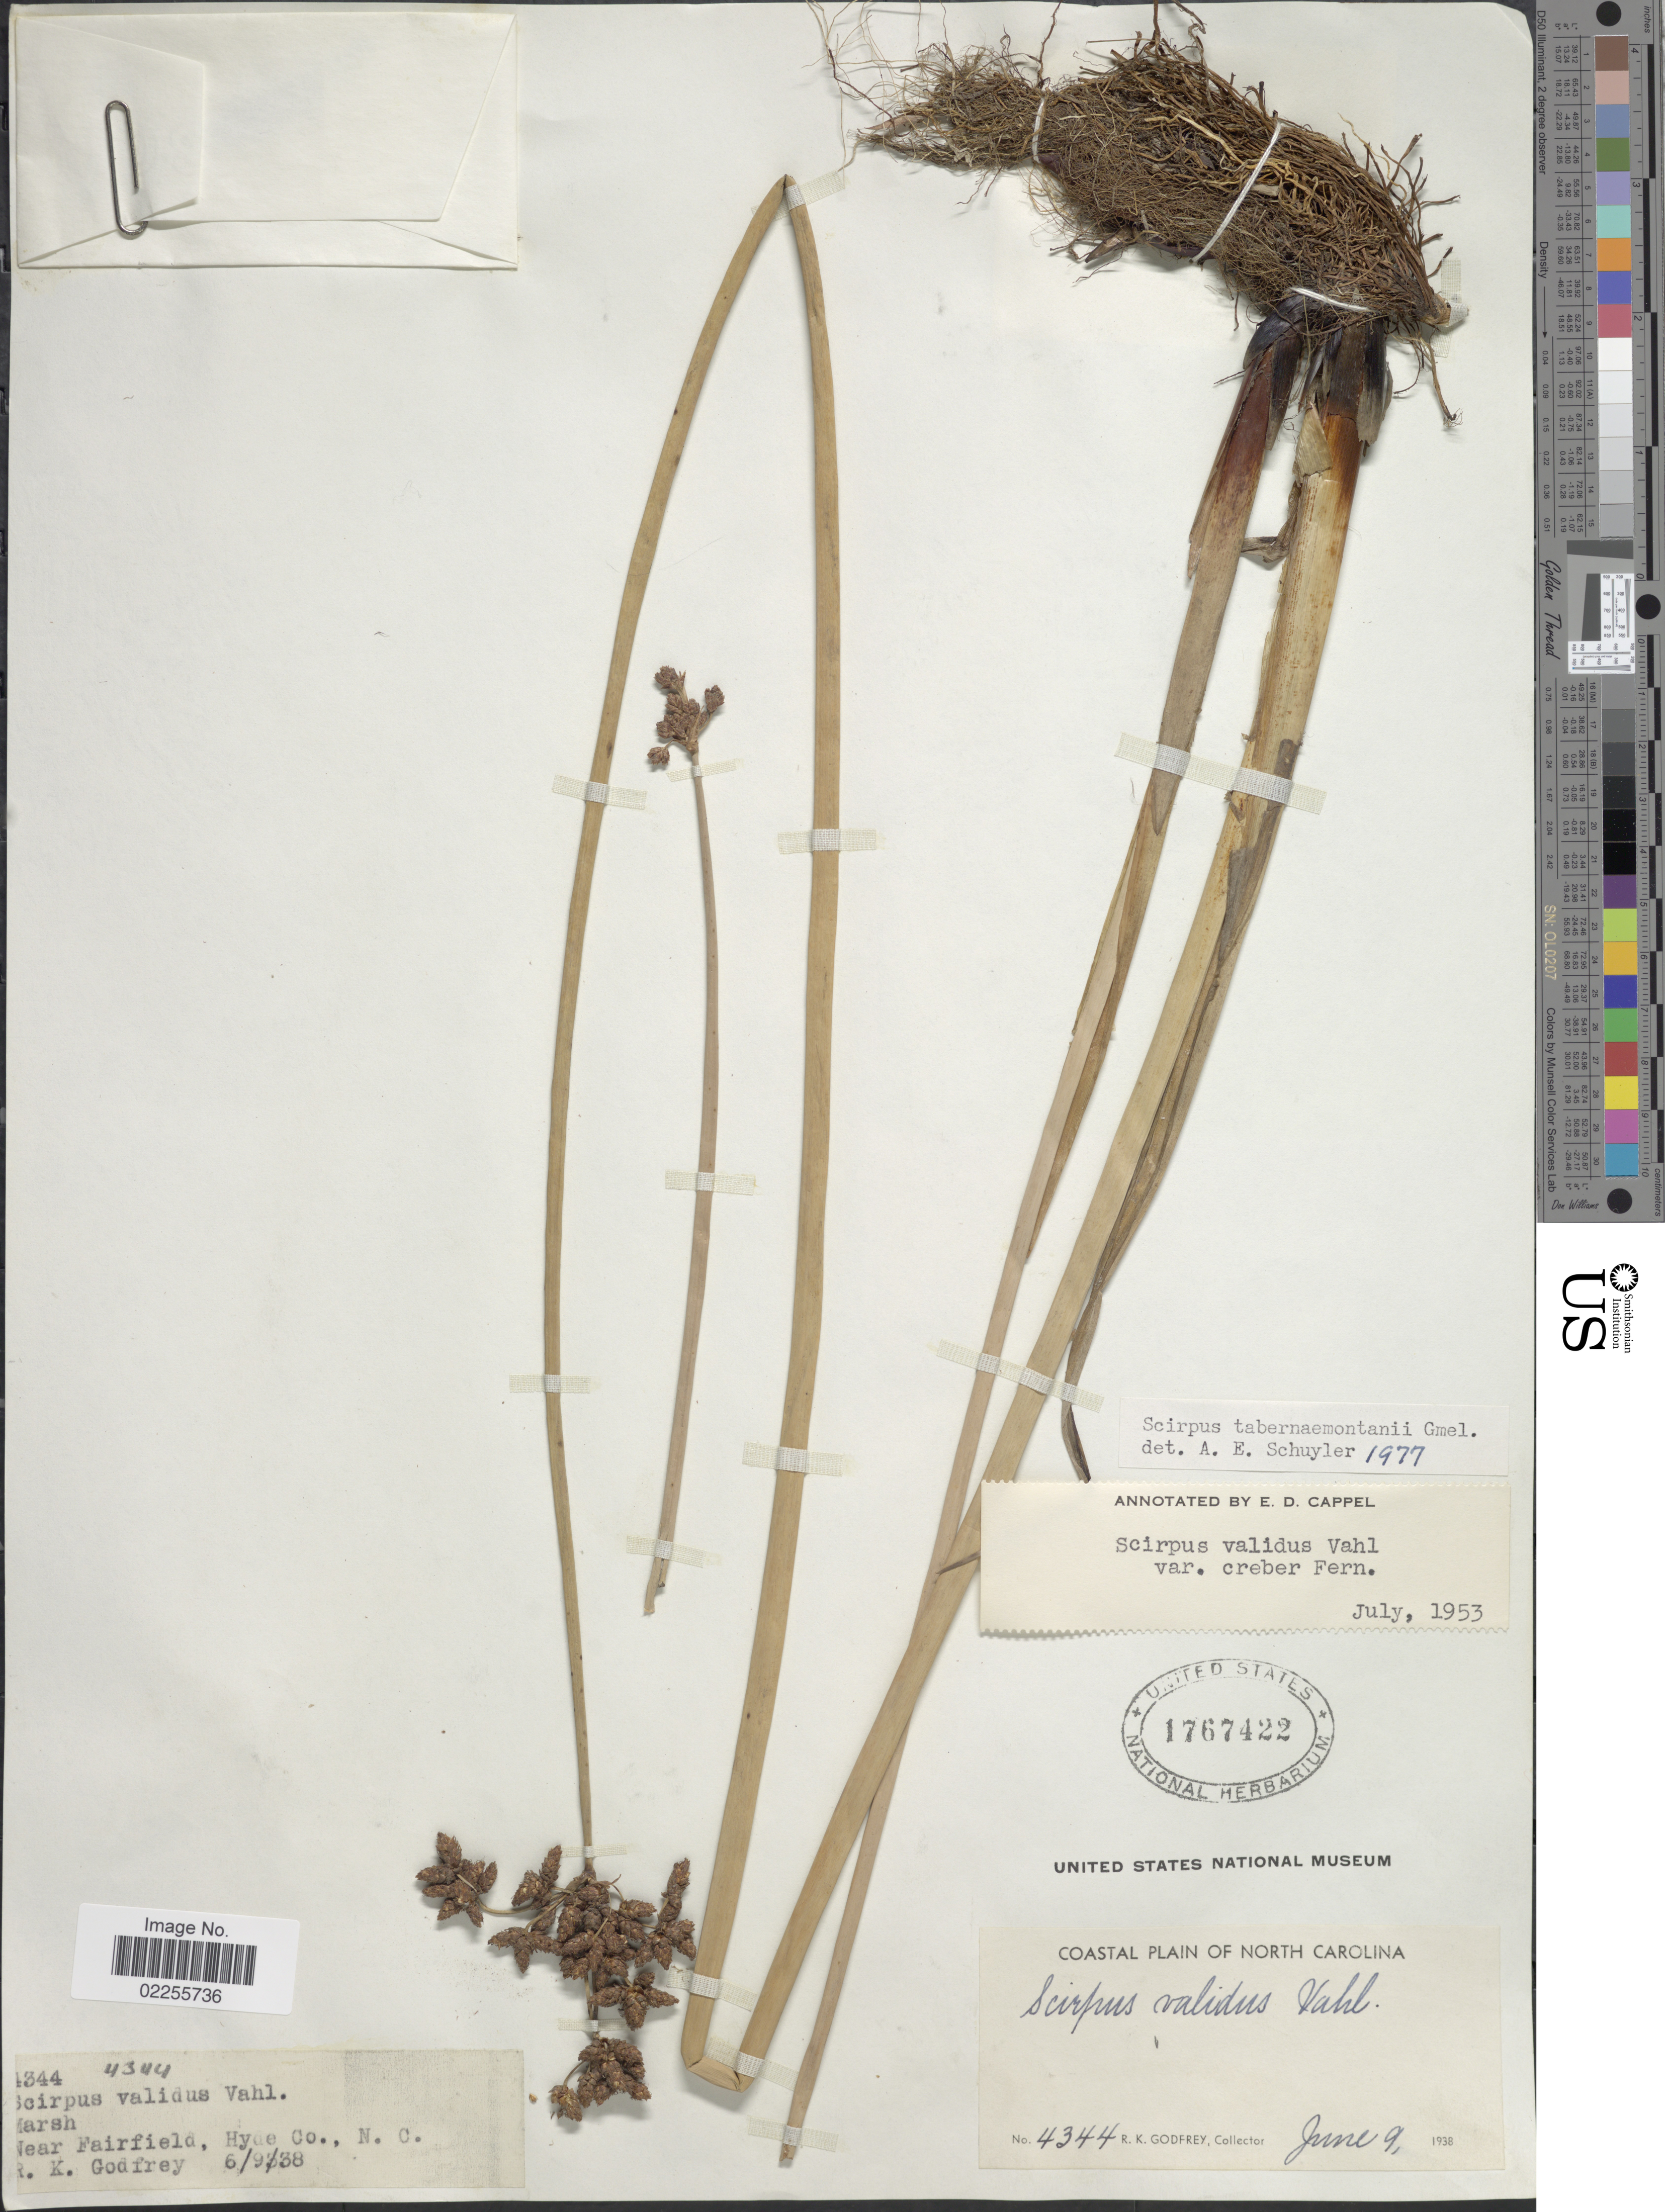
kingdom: Plantae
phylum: Tracheophyta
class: Liliopsida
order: Poales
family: Cyperaceae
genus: Schoenoplectus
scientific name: Schoenoplectus tabernaemontani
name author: (C.C. Gmel.) Palla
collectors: R. K. Godfrey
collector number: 4344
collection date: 1938-06-09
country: United States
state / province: North Carolina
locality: Coastal plain, Near Fairfield, Hyde Co.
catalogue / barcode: US 1767422